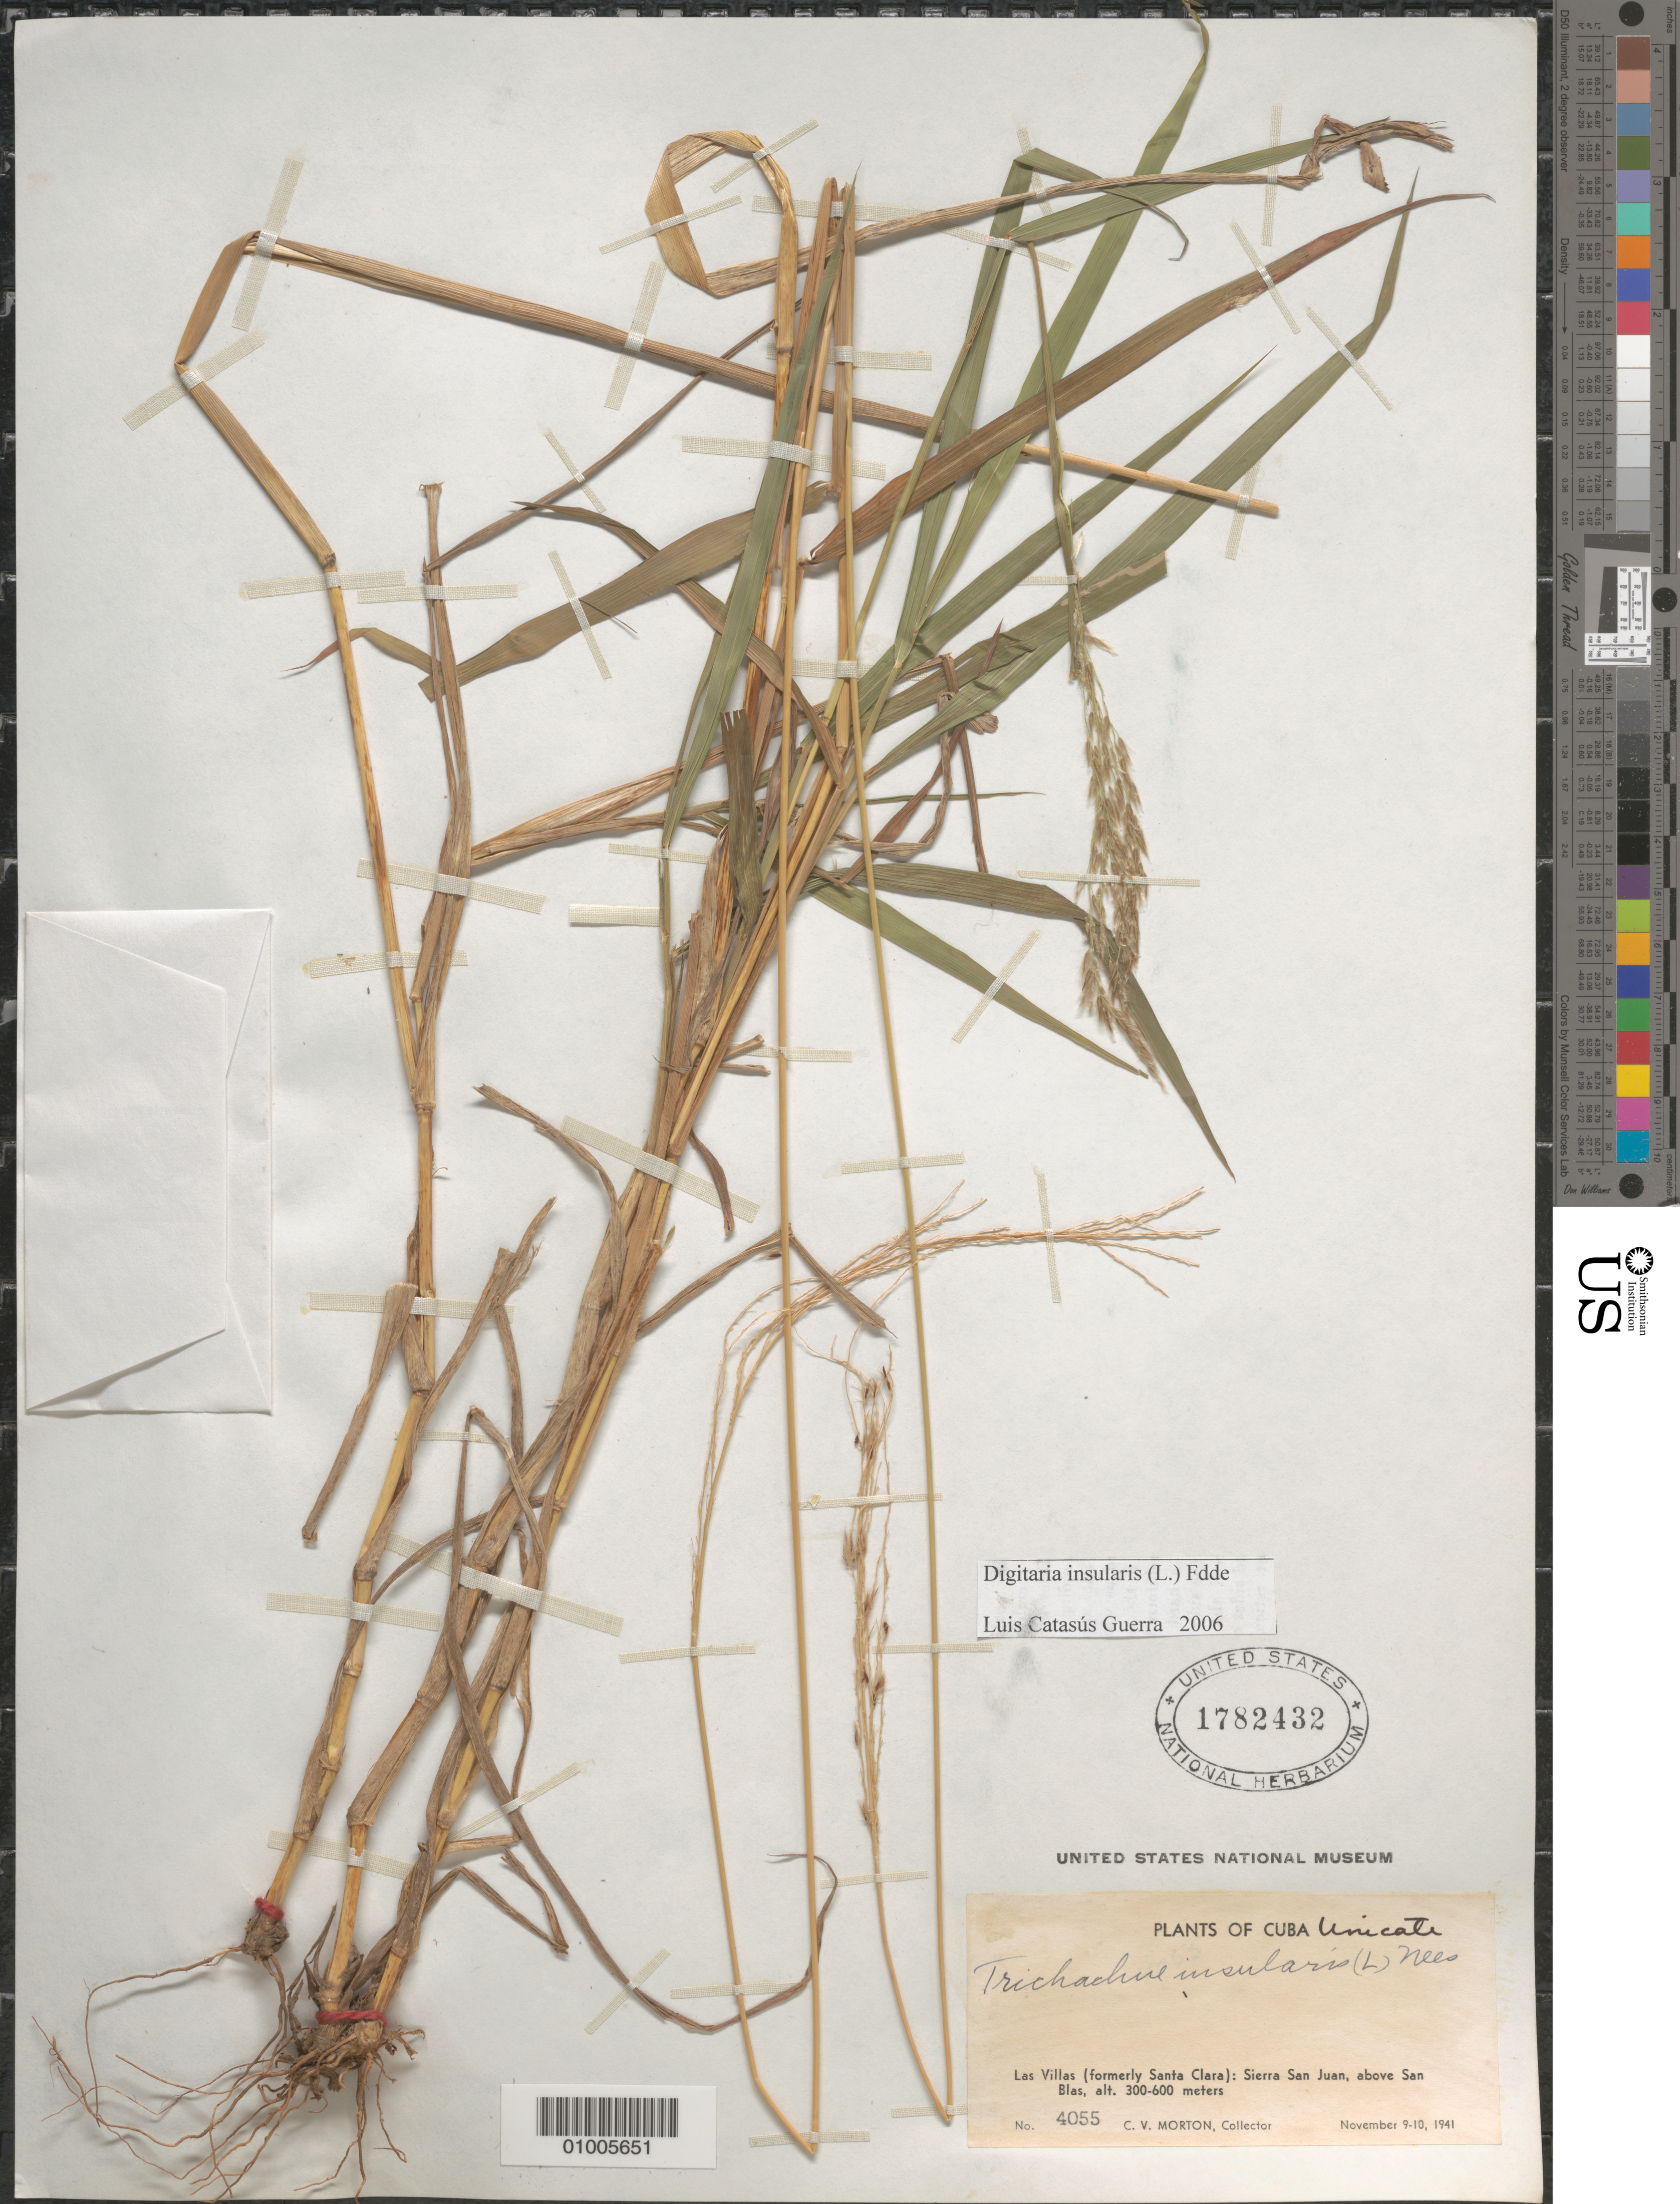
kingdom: Plantae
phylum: Tracheophyta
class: Liliopsida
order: Poales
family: Poaceae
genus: Digitaria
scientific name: Digitaria insularis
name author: (L.) Mez ex Ekman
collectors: C. V. Morton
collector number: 4055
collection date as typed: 09 Nov 1941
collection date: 1941-11-09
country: Cuba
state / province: Las Villas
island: Cuba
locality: Sierra San Juan, Above San Blas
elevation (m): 300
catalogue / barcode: US 1782432